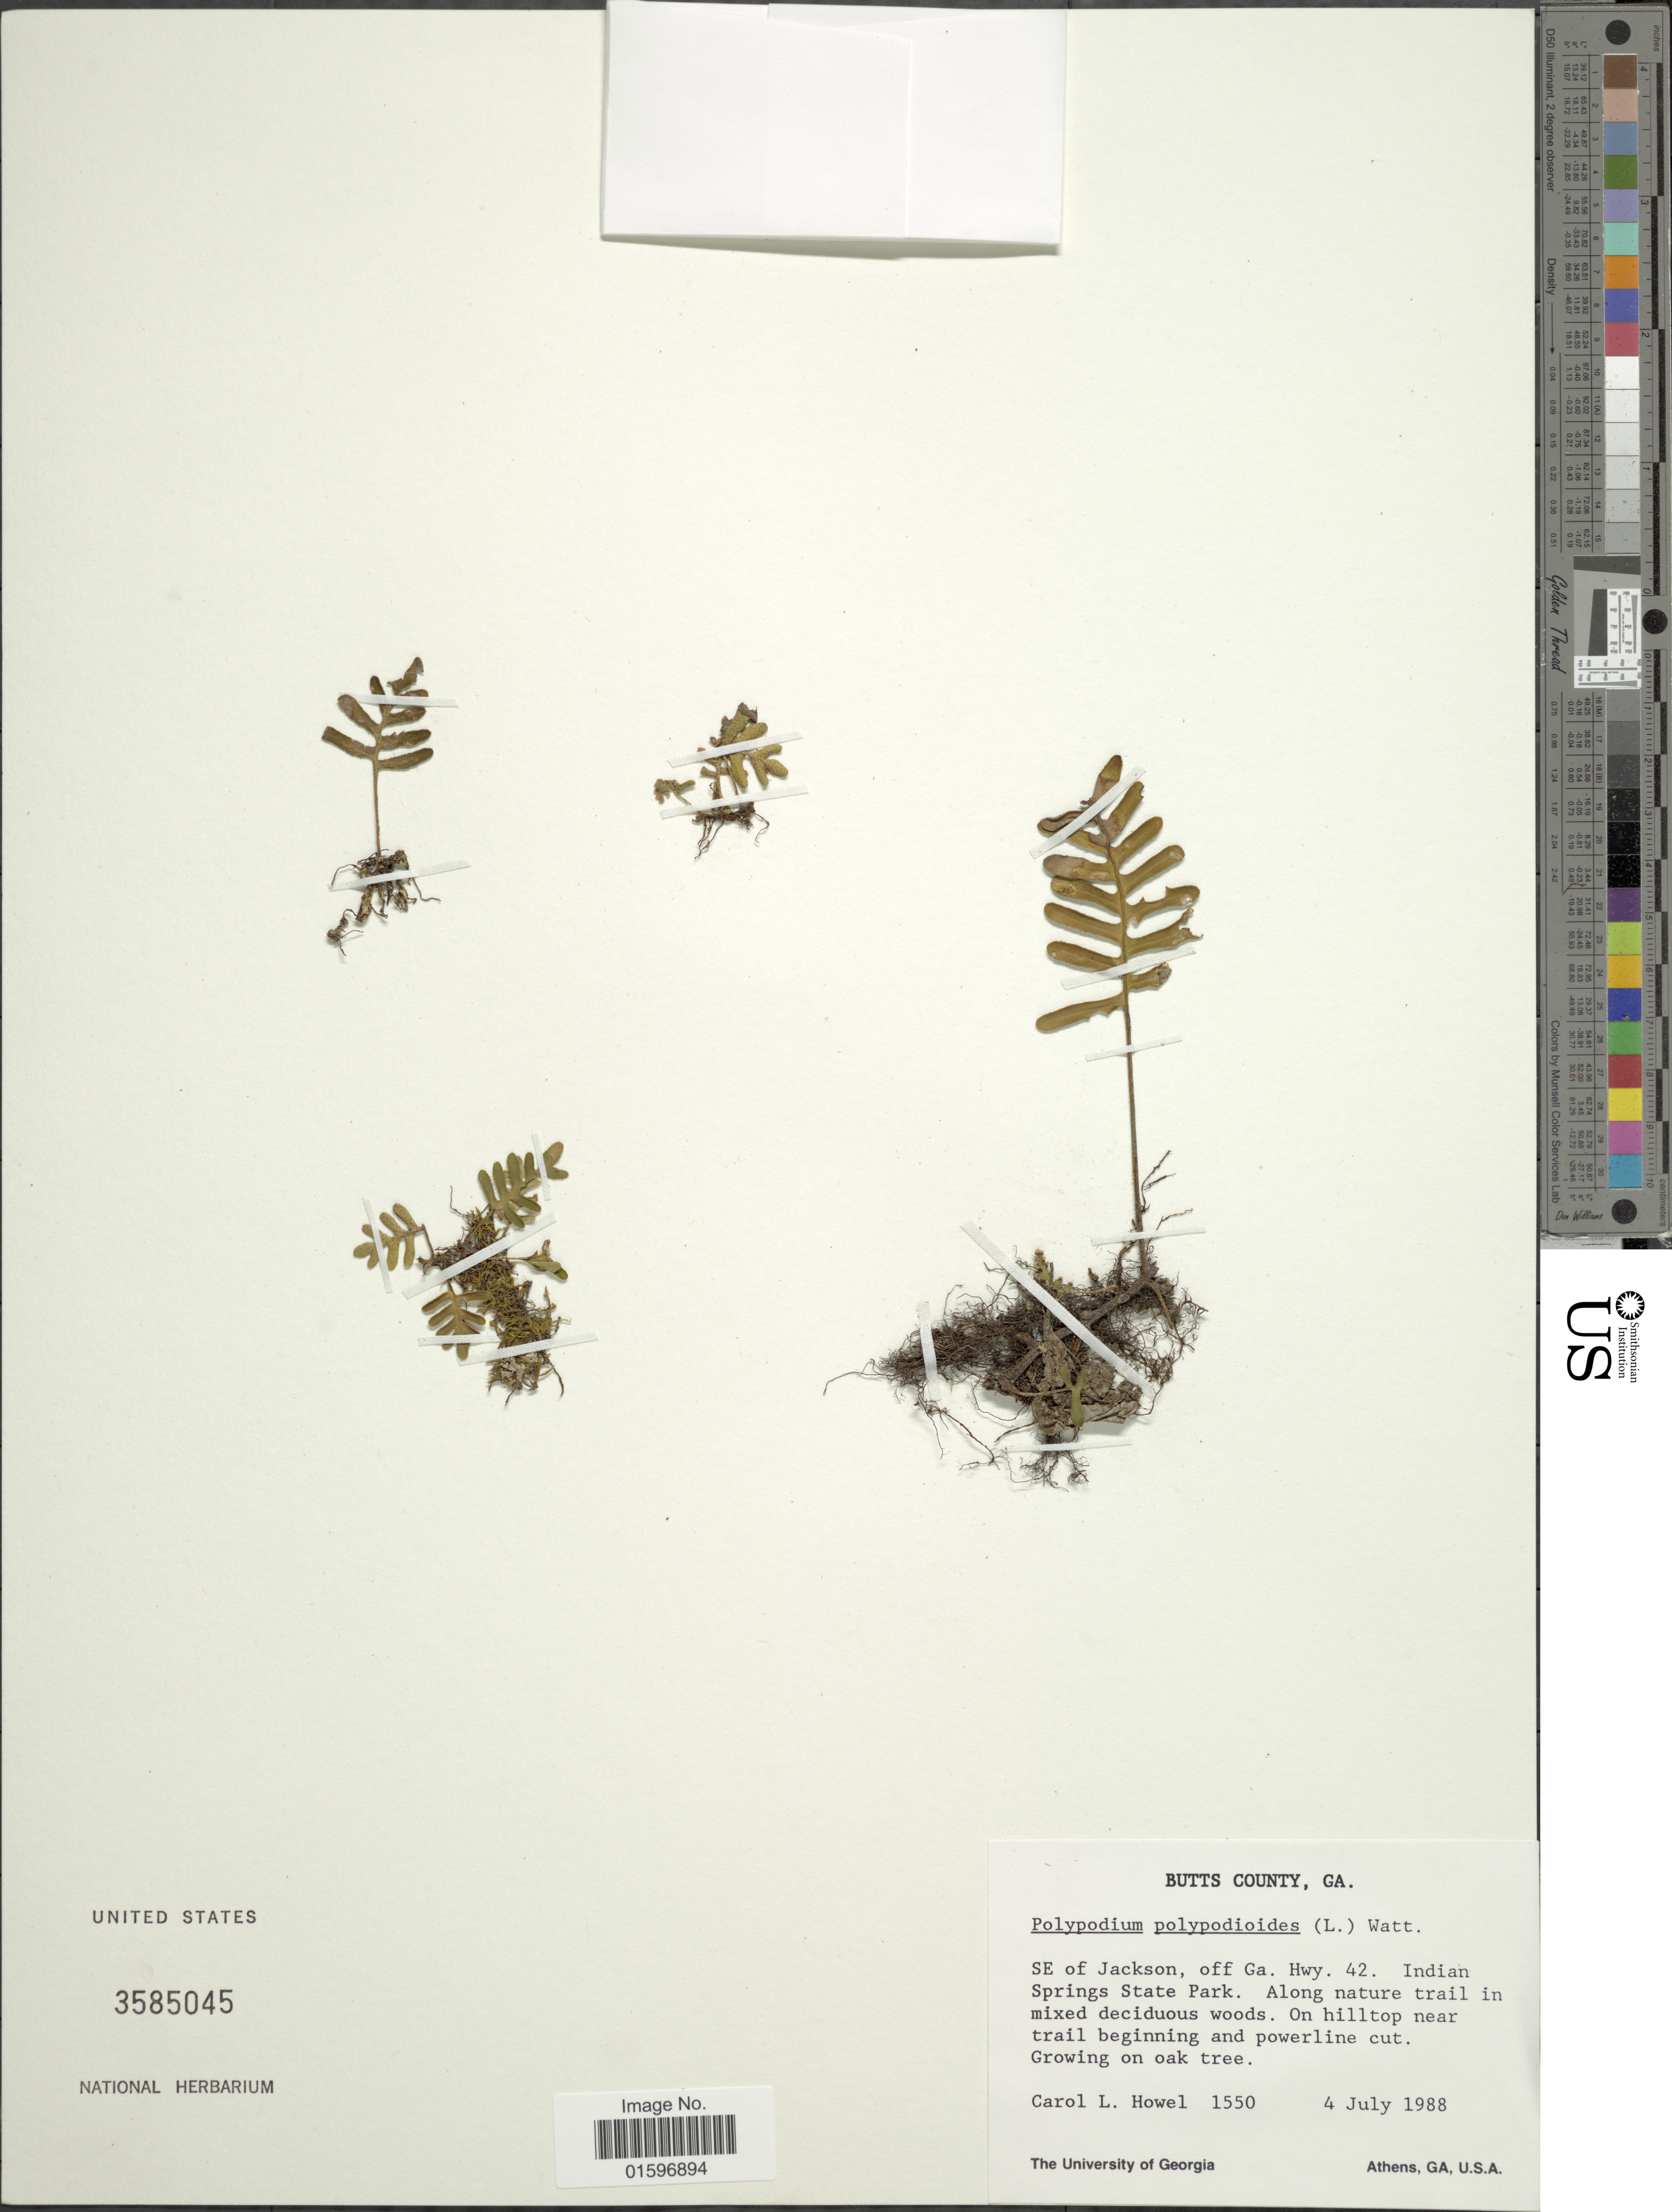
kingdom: Plantae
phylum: Tracheophyta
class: Polypodiopsida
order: Polypodiales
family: Polypodiaceae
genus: Pleopeltis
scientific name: Pleopeltis polypodioides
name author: (L.) E.G. Andrews & Windham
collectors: C. Howel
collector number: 1550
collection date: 1988-07-04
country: United States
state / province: Georgia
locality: Butts County. SE of Jackson, off Ga. Hwy. 42. Indian Springs State Park.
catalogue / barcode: US 3585045